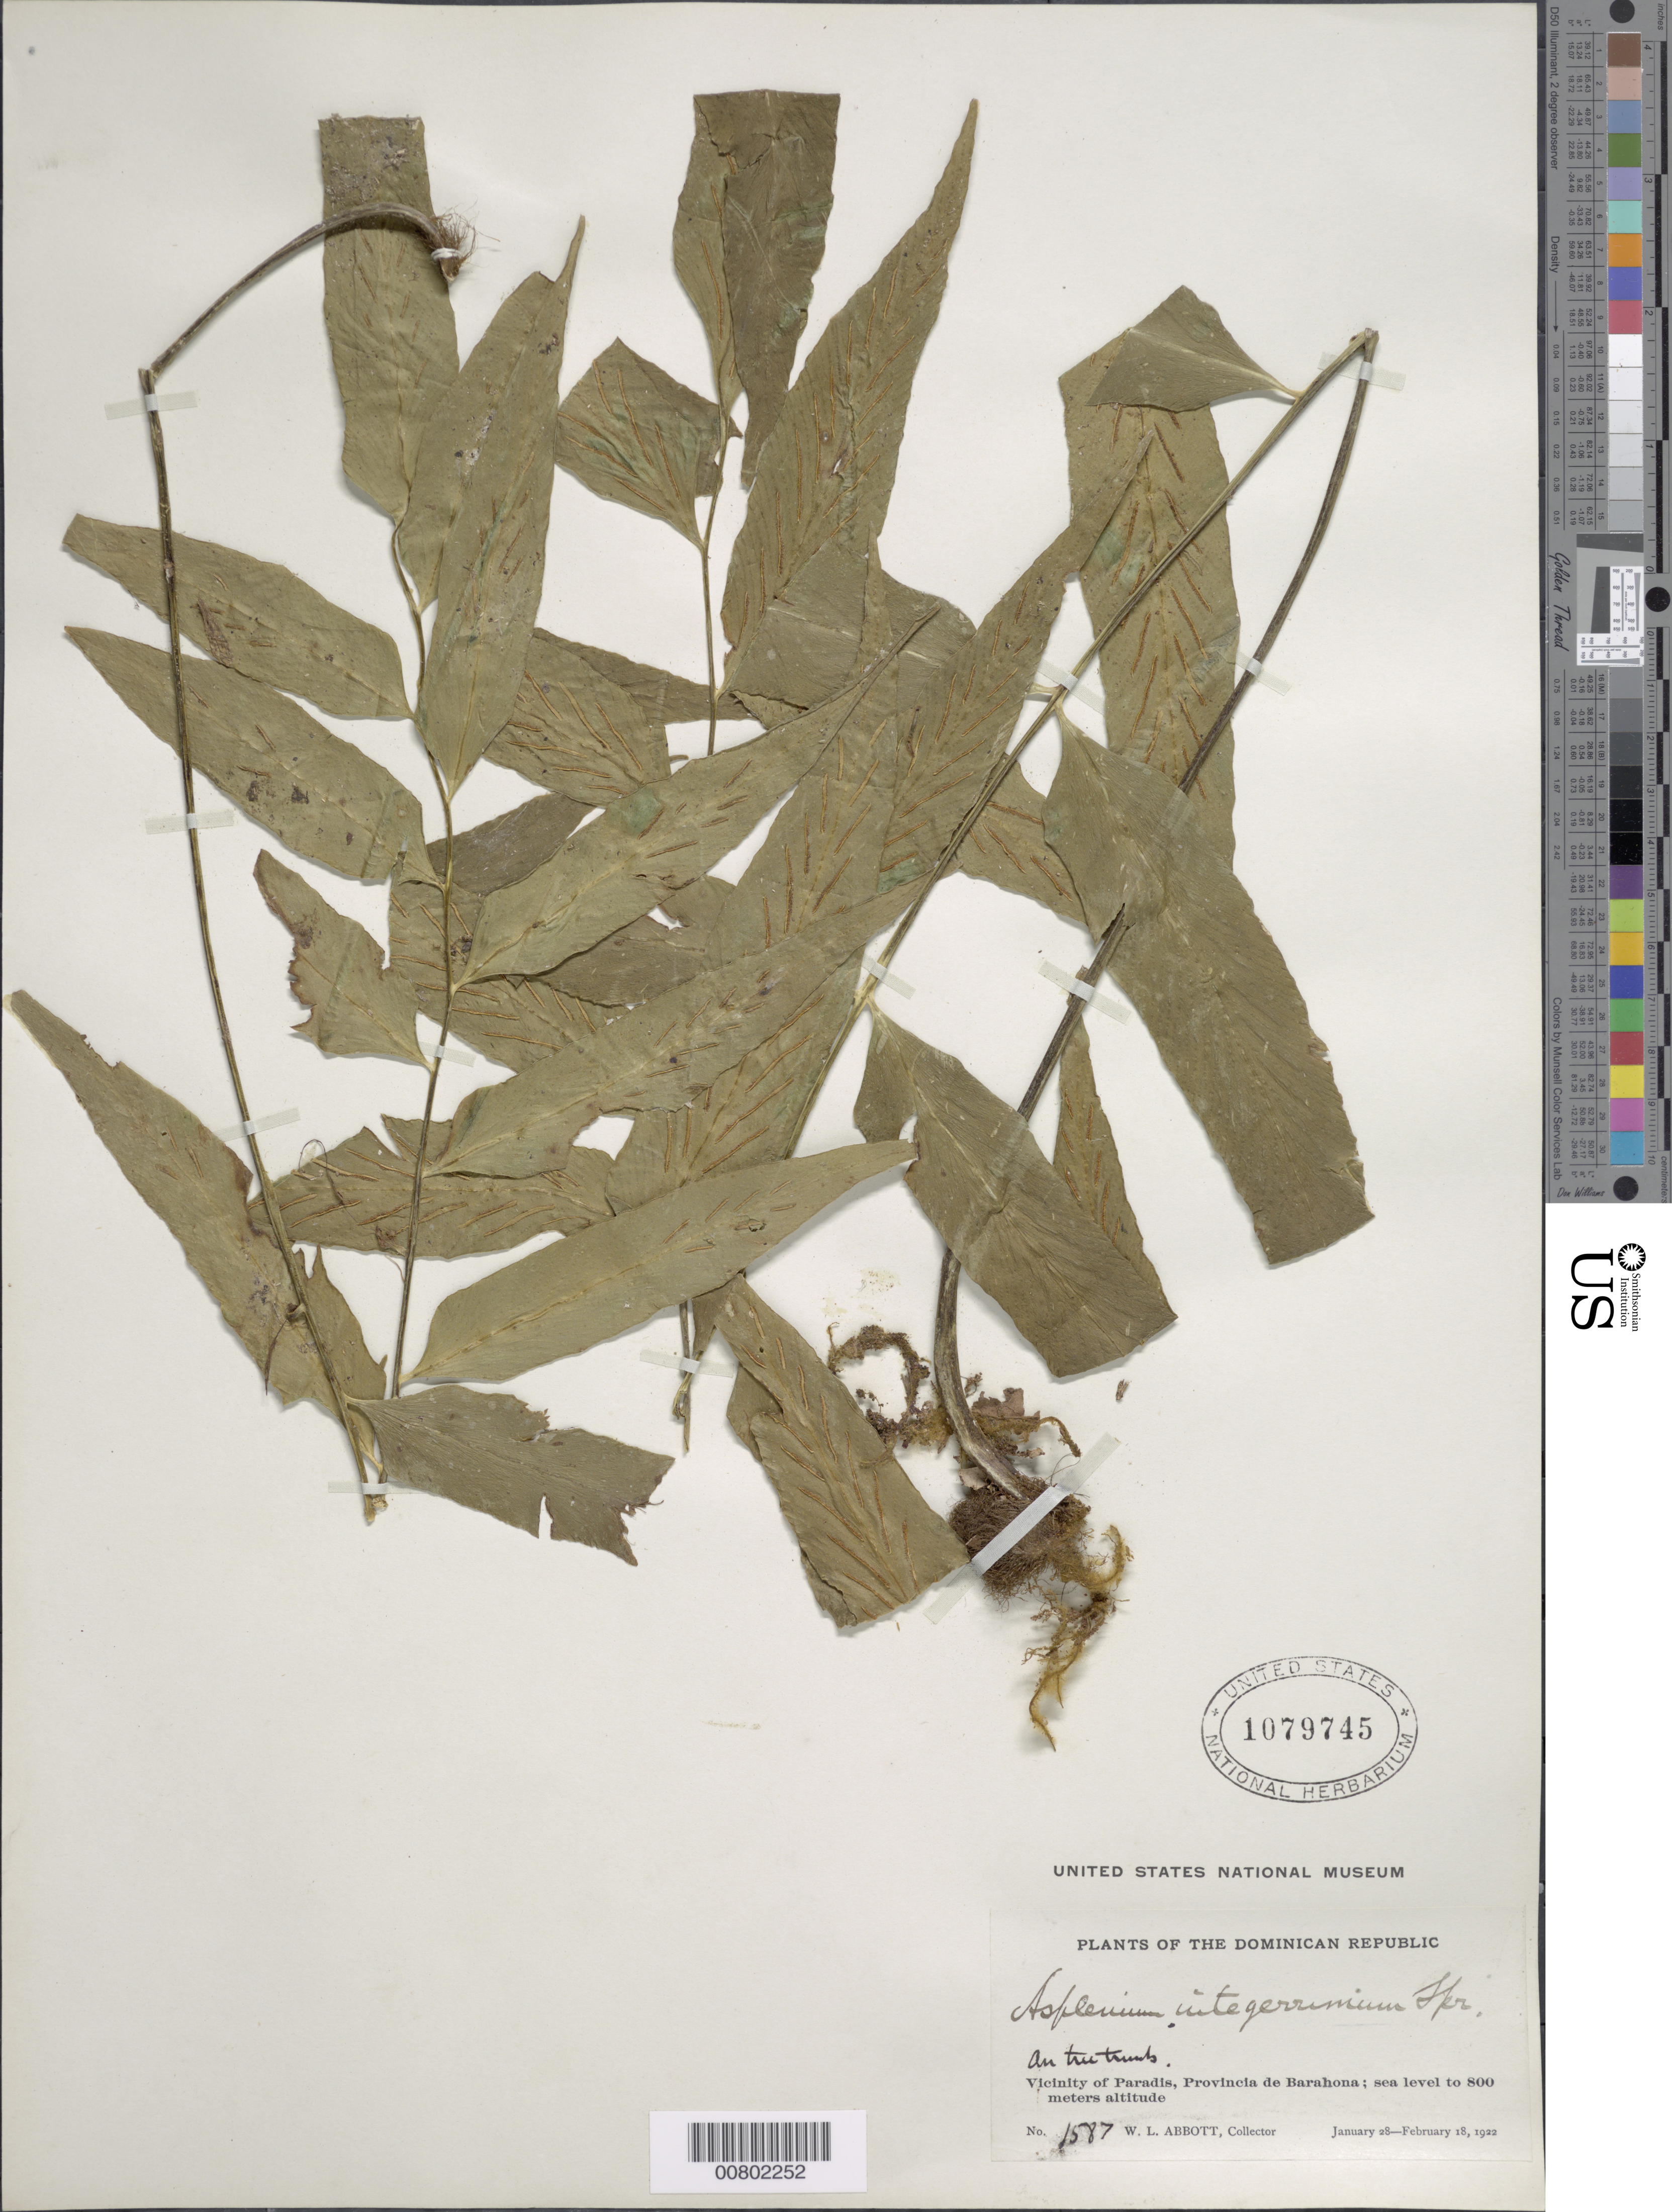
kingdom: Plantae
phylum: Tracheophyta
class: Polypodiopsida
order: Polypodiales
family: Aspleniaceae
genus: Asplenium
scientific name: Asplenium juglandifolium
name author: Lam.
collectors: W. L. Abbott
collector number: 1587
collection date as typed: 28 Jan 1922 to 18 Feb 1922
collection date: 1922-01-28/1922-02-18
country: Dominican Republic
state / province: Barahona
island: Hispaniola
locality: Paradis vicinity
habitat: On tree trunk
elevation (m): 0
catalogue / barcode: US 1079745